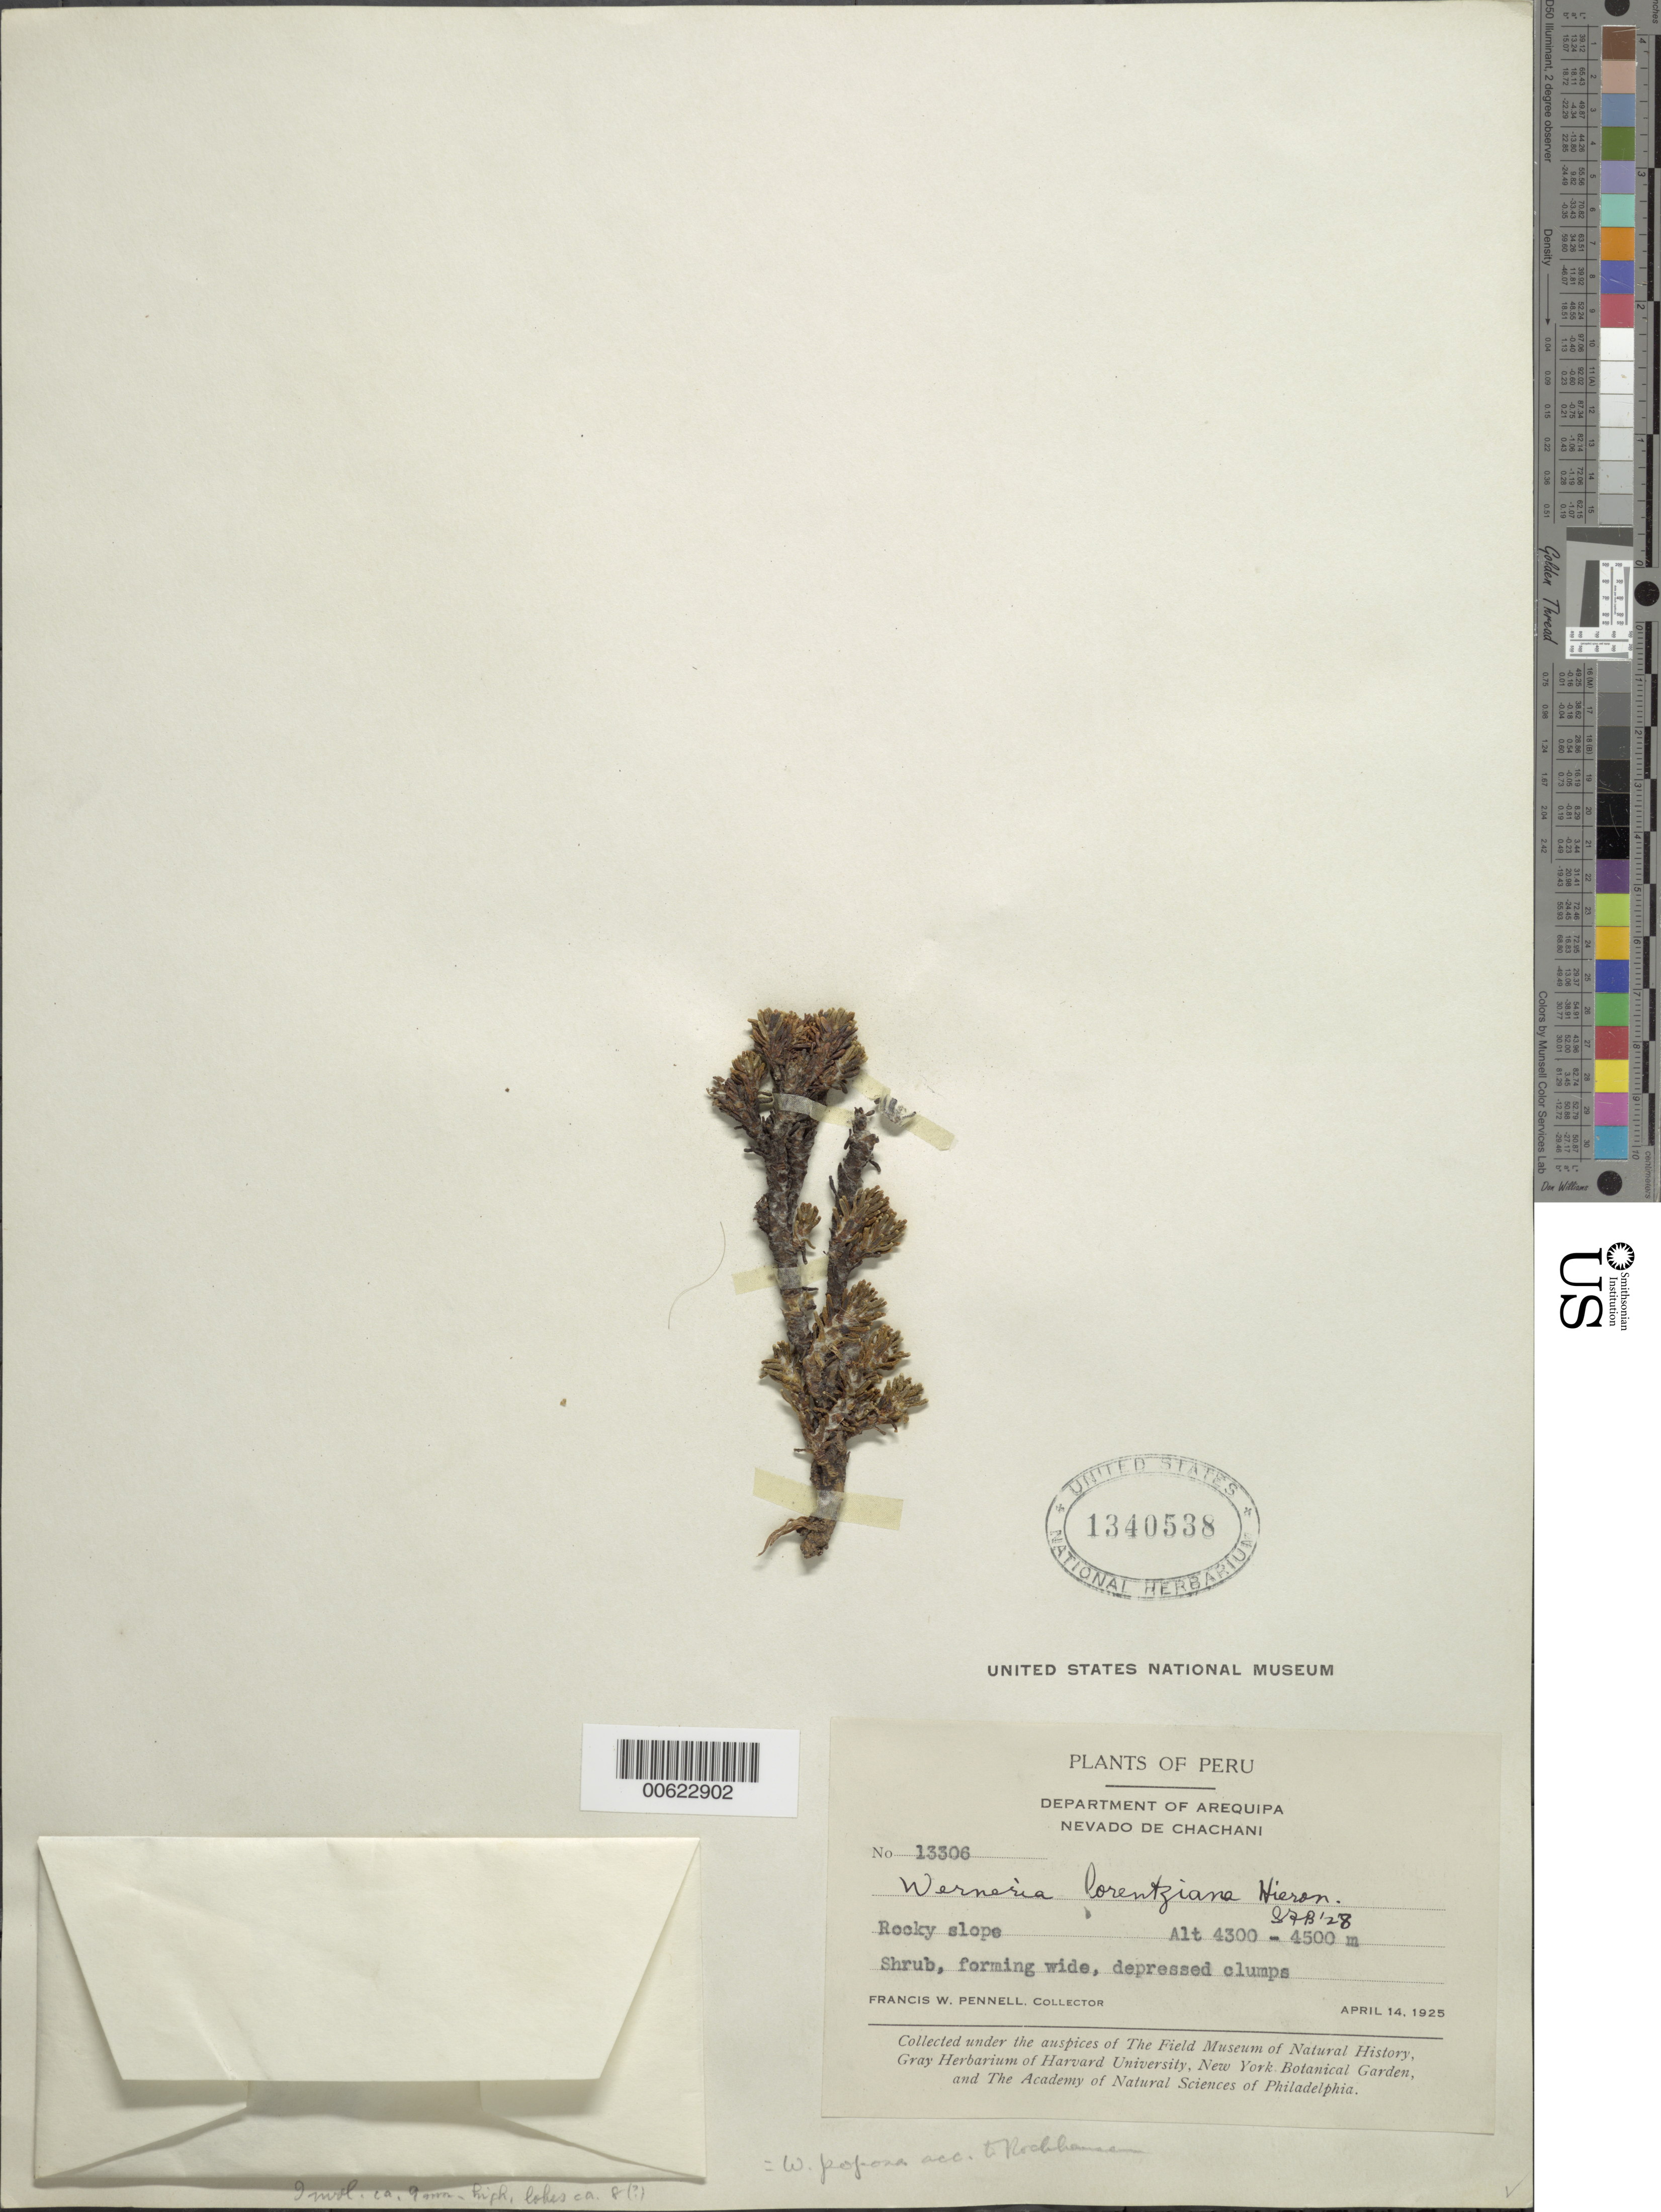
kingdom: Plantae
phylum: Tracheophyta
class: Magnoliopsida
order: Asterales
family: Asteraceae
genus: Xenophyllum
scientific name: Xenophyllum poposum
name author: (Phil.) V.A. Funk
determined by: Funk, Vicki A., (BOT), Smithsonian Institution - National Museum of Natural History (UNITED STATES)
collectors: F. W. Pennell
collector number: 13306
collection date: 1925-04-14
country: Peru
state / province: Arequipa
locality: Nevado de Chachani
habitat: Rocky slope.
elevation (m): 4300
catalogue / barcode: US 1340538